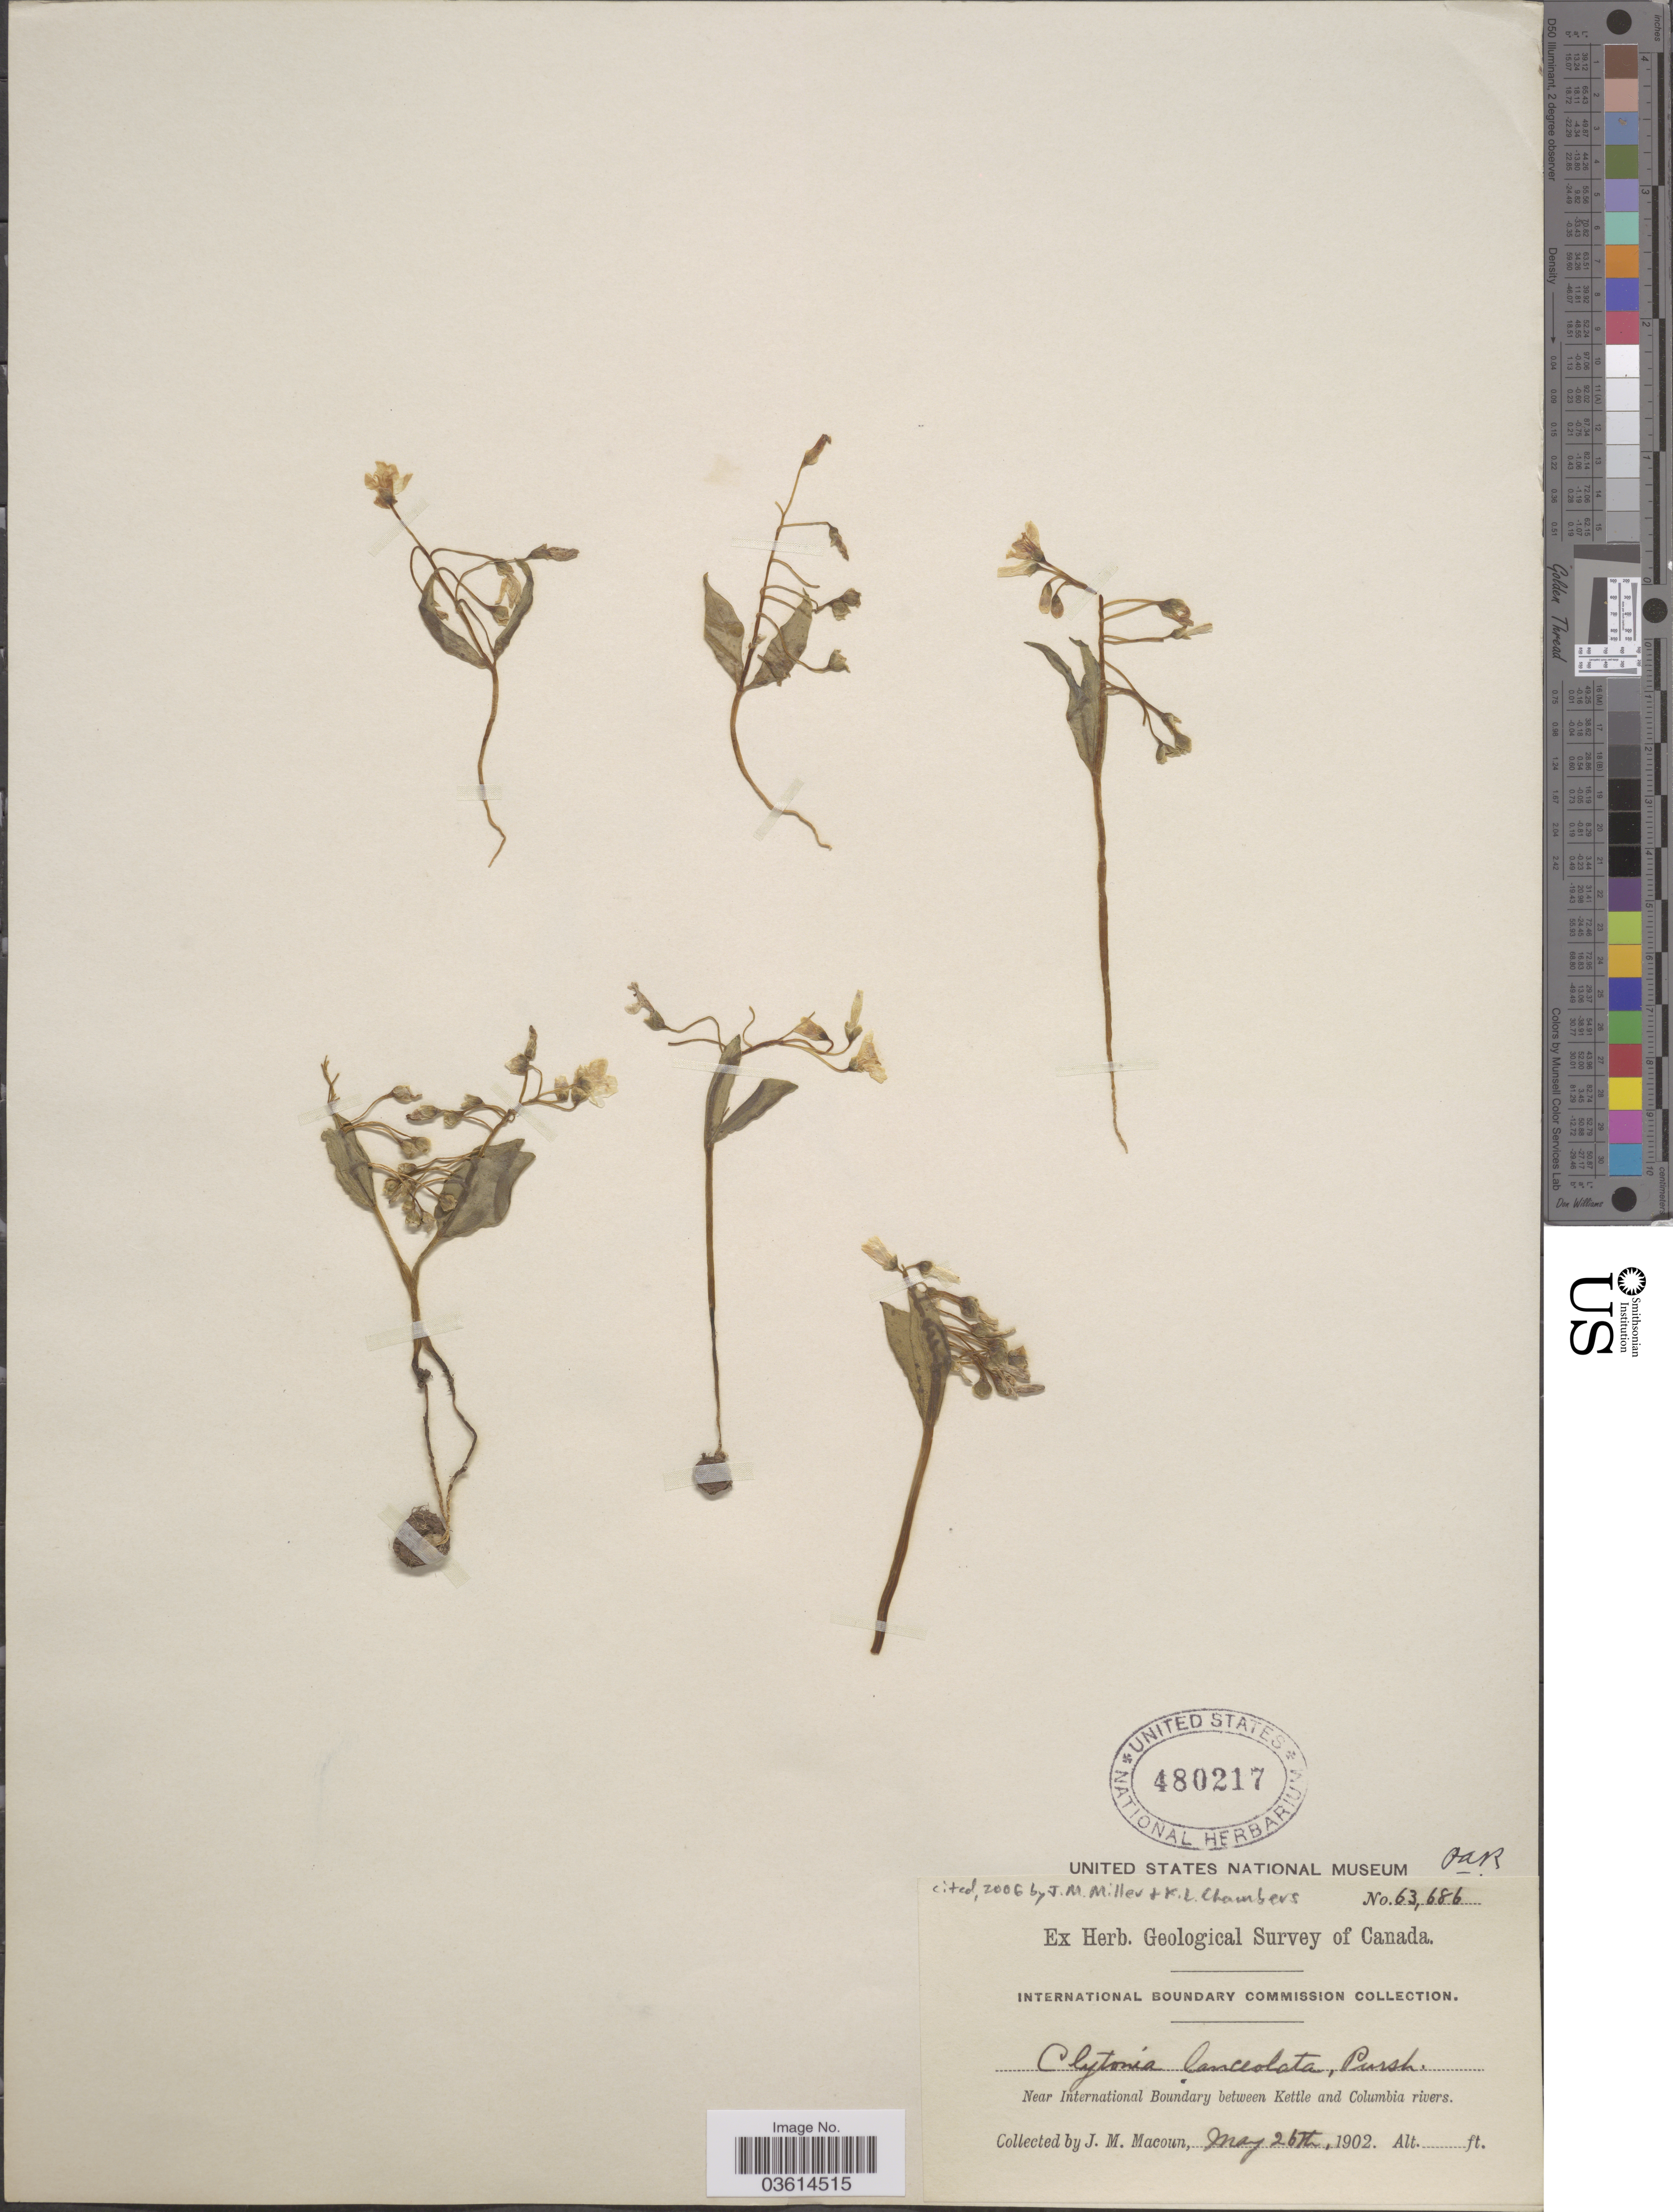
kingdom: Plantae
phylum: Tracheophyta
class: Magnoliopsida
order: Caryophyllales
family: Montiaceae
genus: Claytonia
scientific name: Claytonia lanceolata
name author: Pursh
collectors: J. M. Macoun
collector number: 63686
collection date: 1902-05-26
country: Canada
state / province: British Columbia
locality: Near International Boundary between Kettle and Columbia rivers.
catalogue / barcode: US 480217